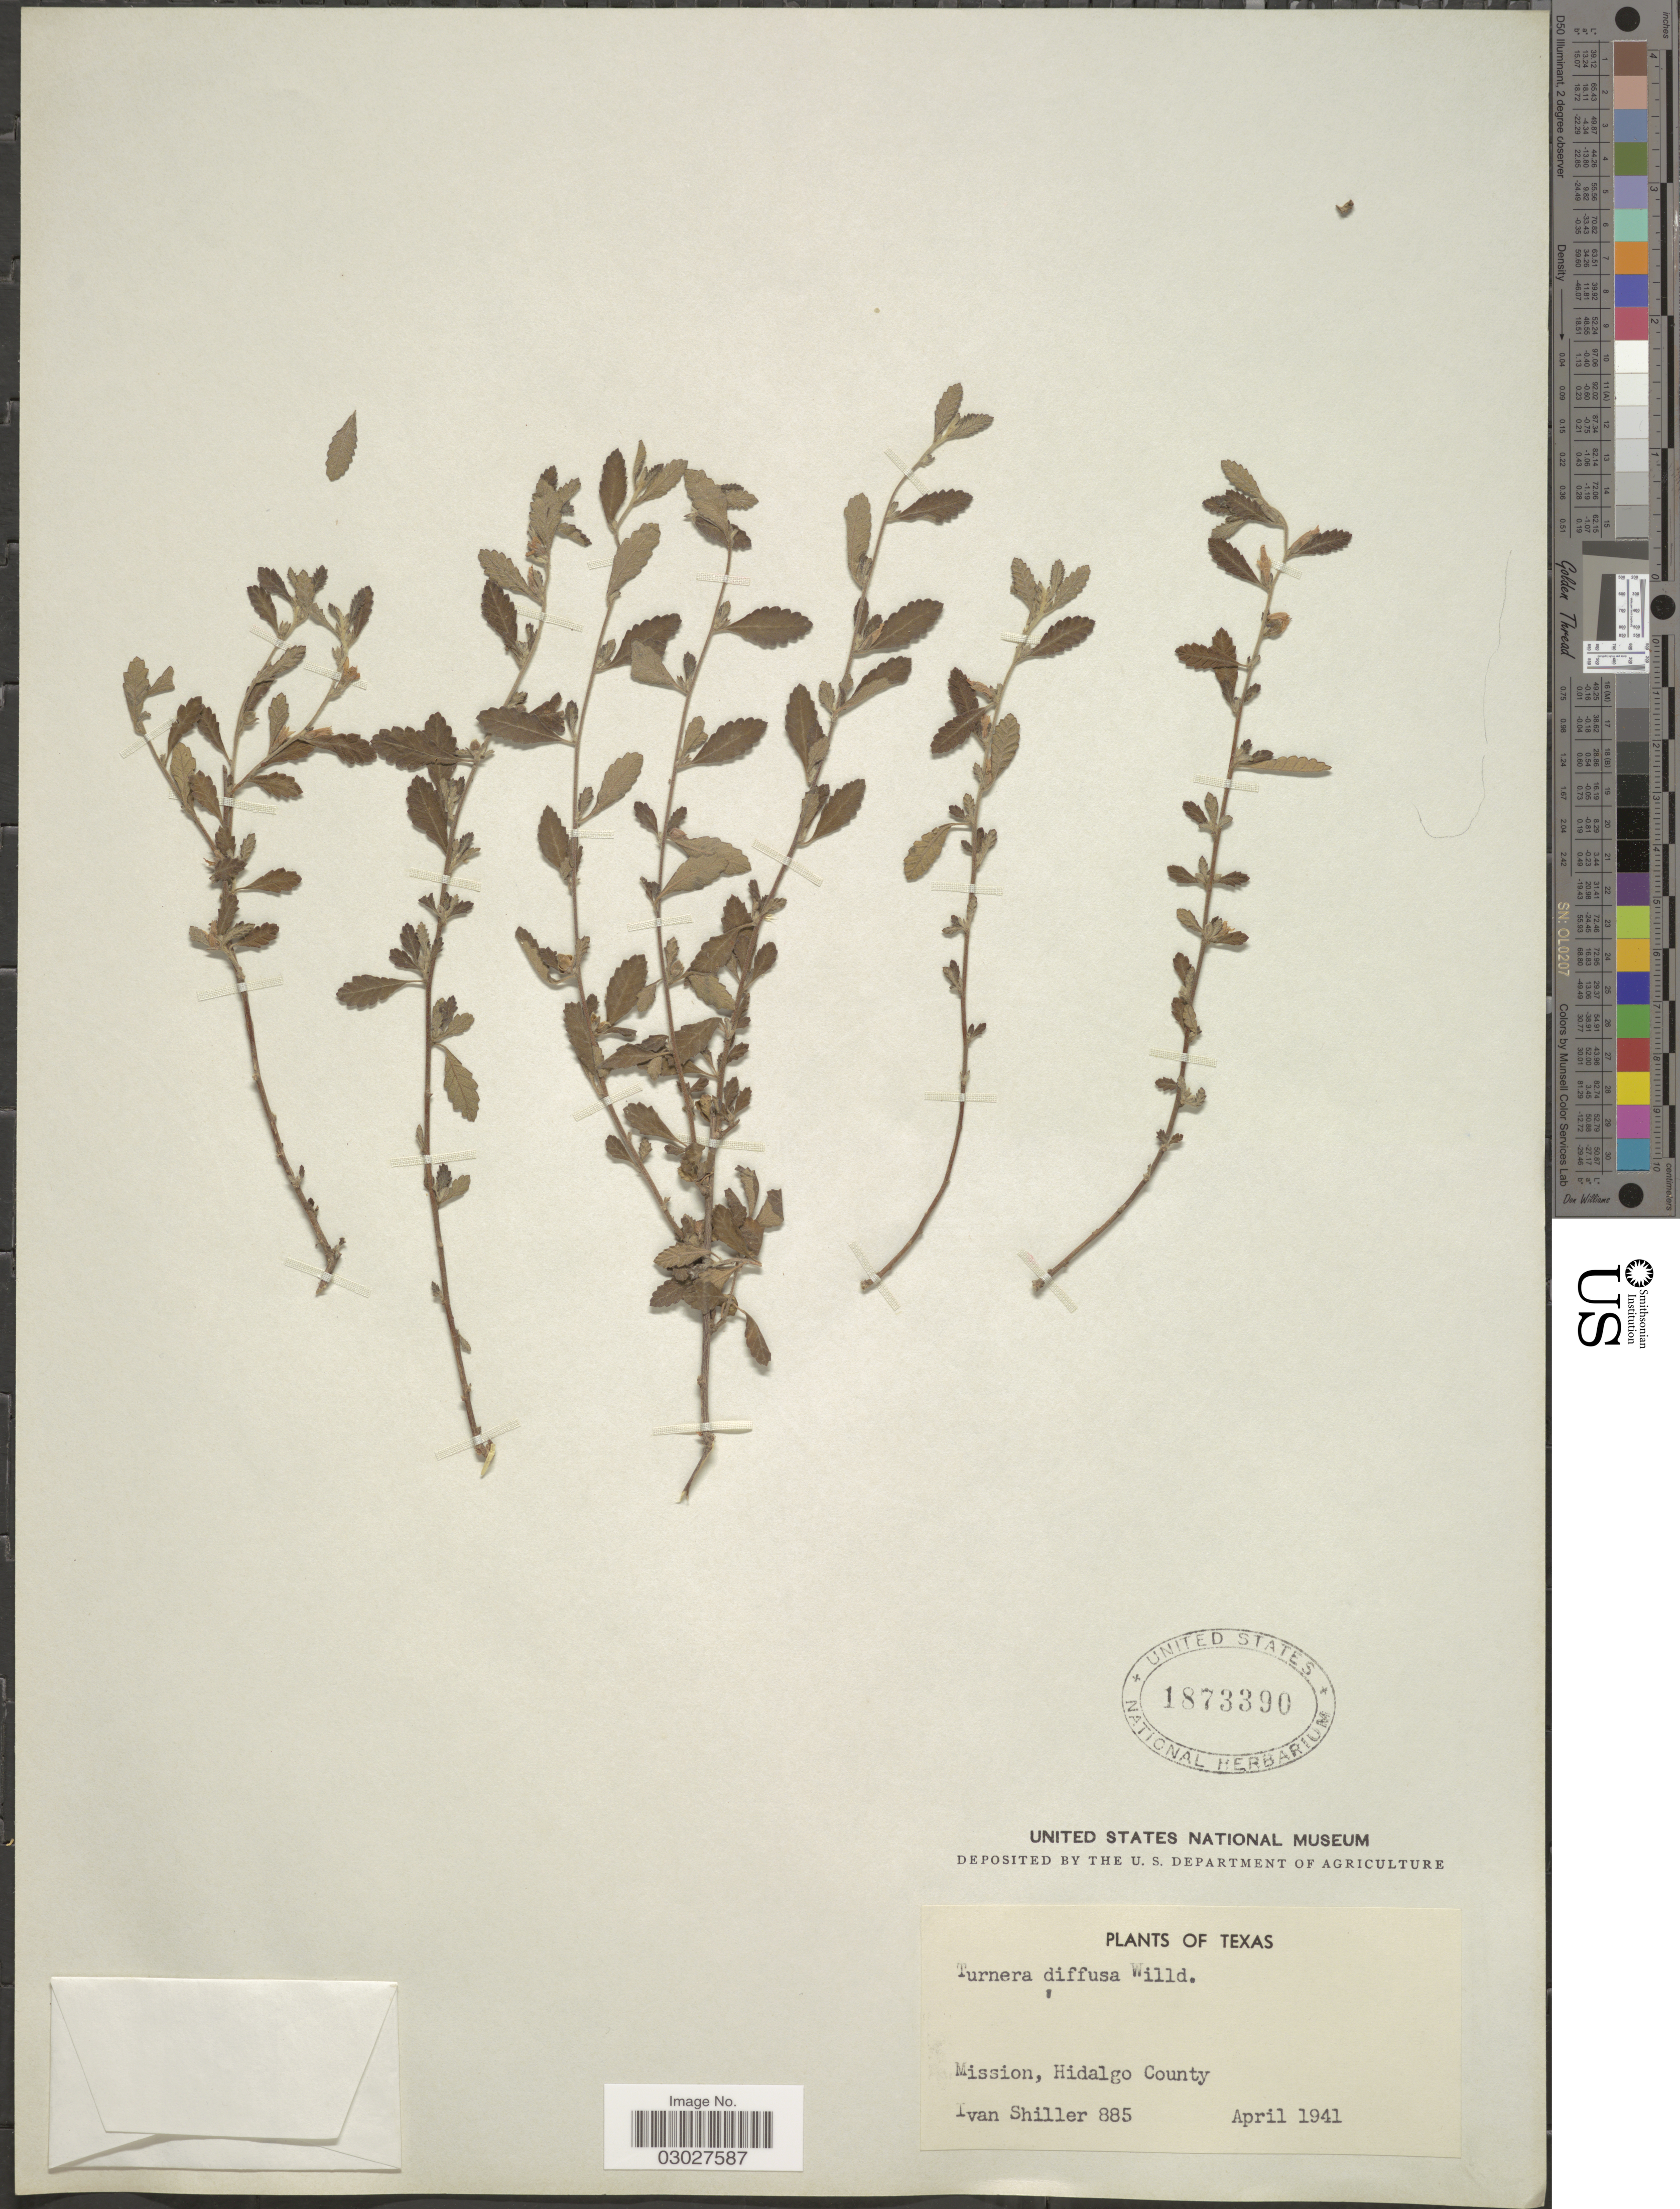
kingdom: Plantae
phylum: Tracheophyta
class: Magnoliopsida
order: Malpighiales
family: Turneraceae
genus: Turnera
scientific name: Turnera diffusa var. aphrodisiaca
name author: (Ward) Urb.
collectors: I. Shiller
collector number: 885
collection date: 1941-04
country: United States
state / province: Texas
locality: Mission, Hidalgo County.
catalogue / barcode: US 1873390